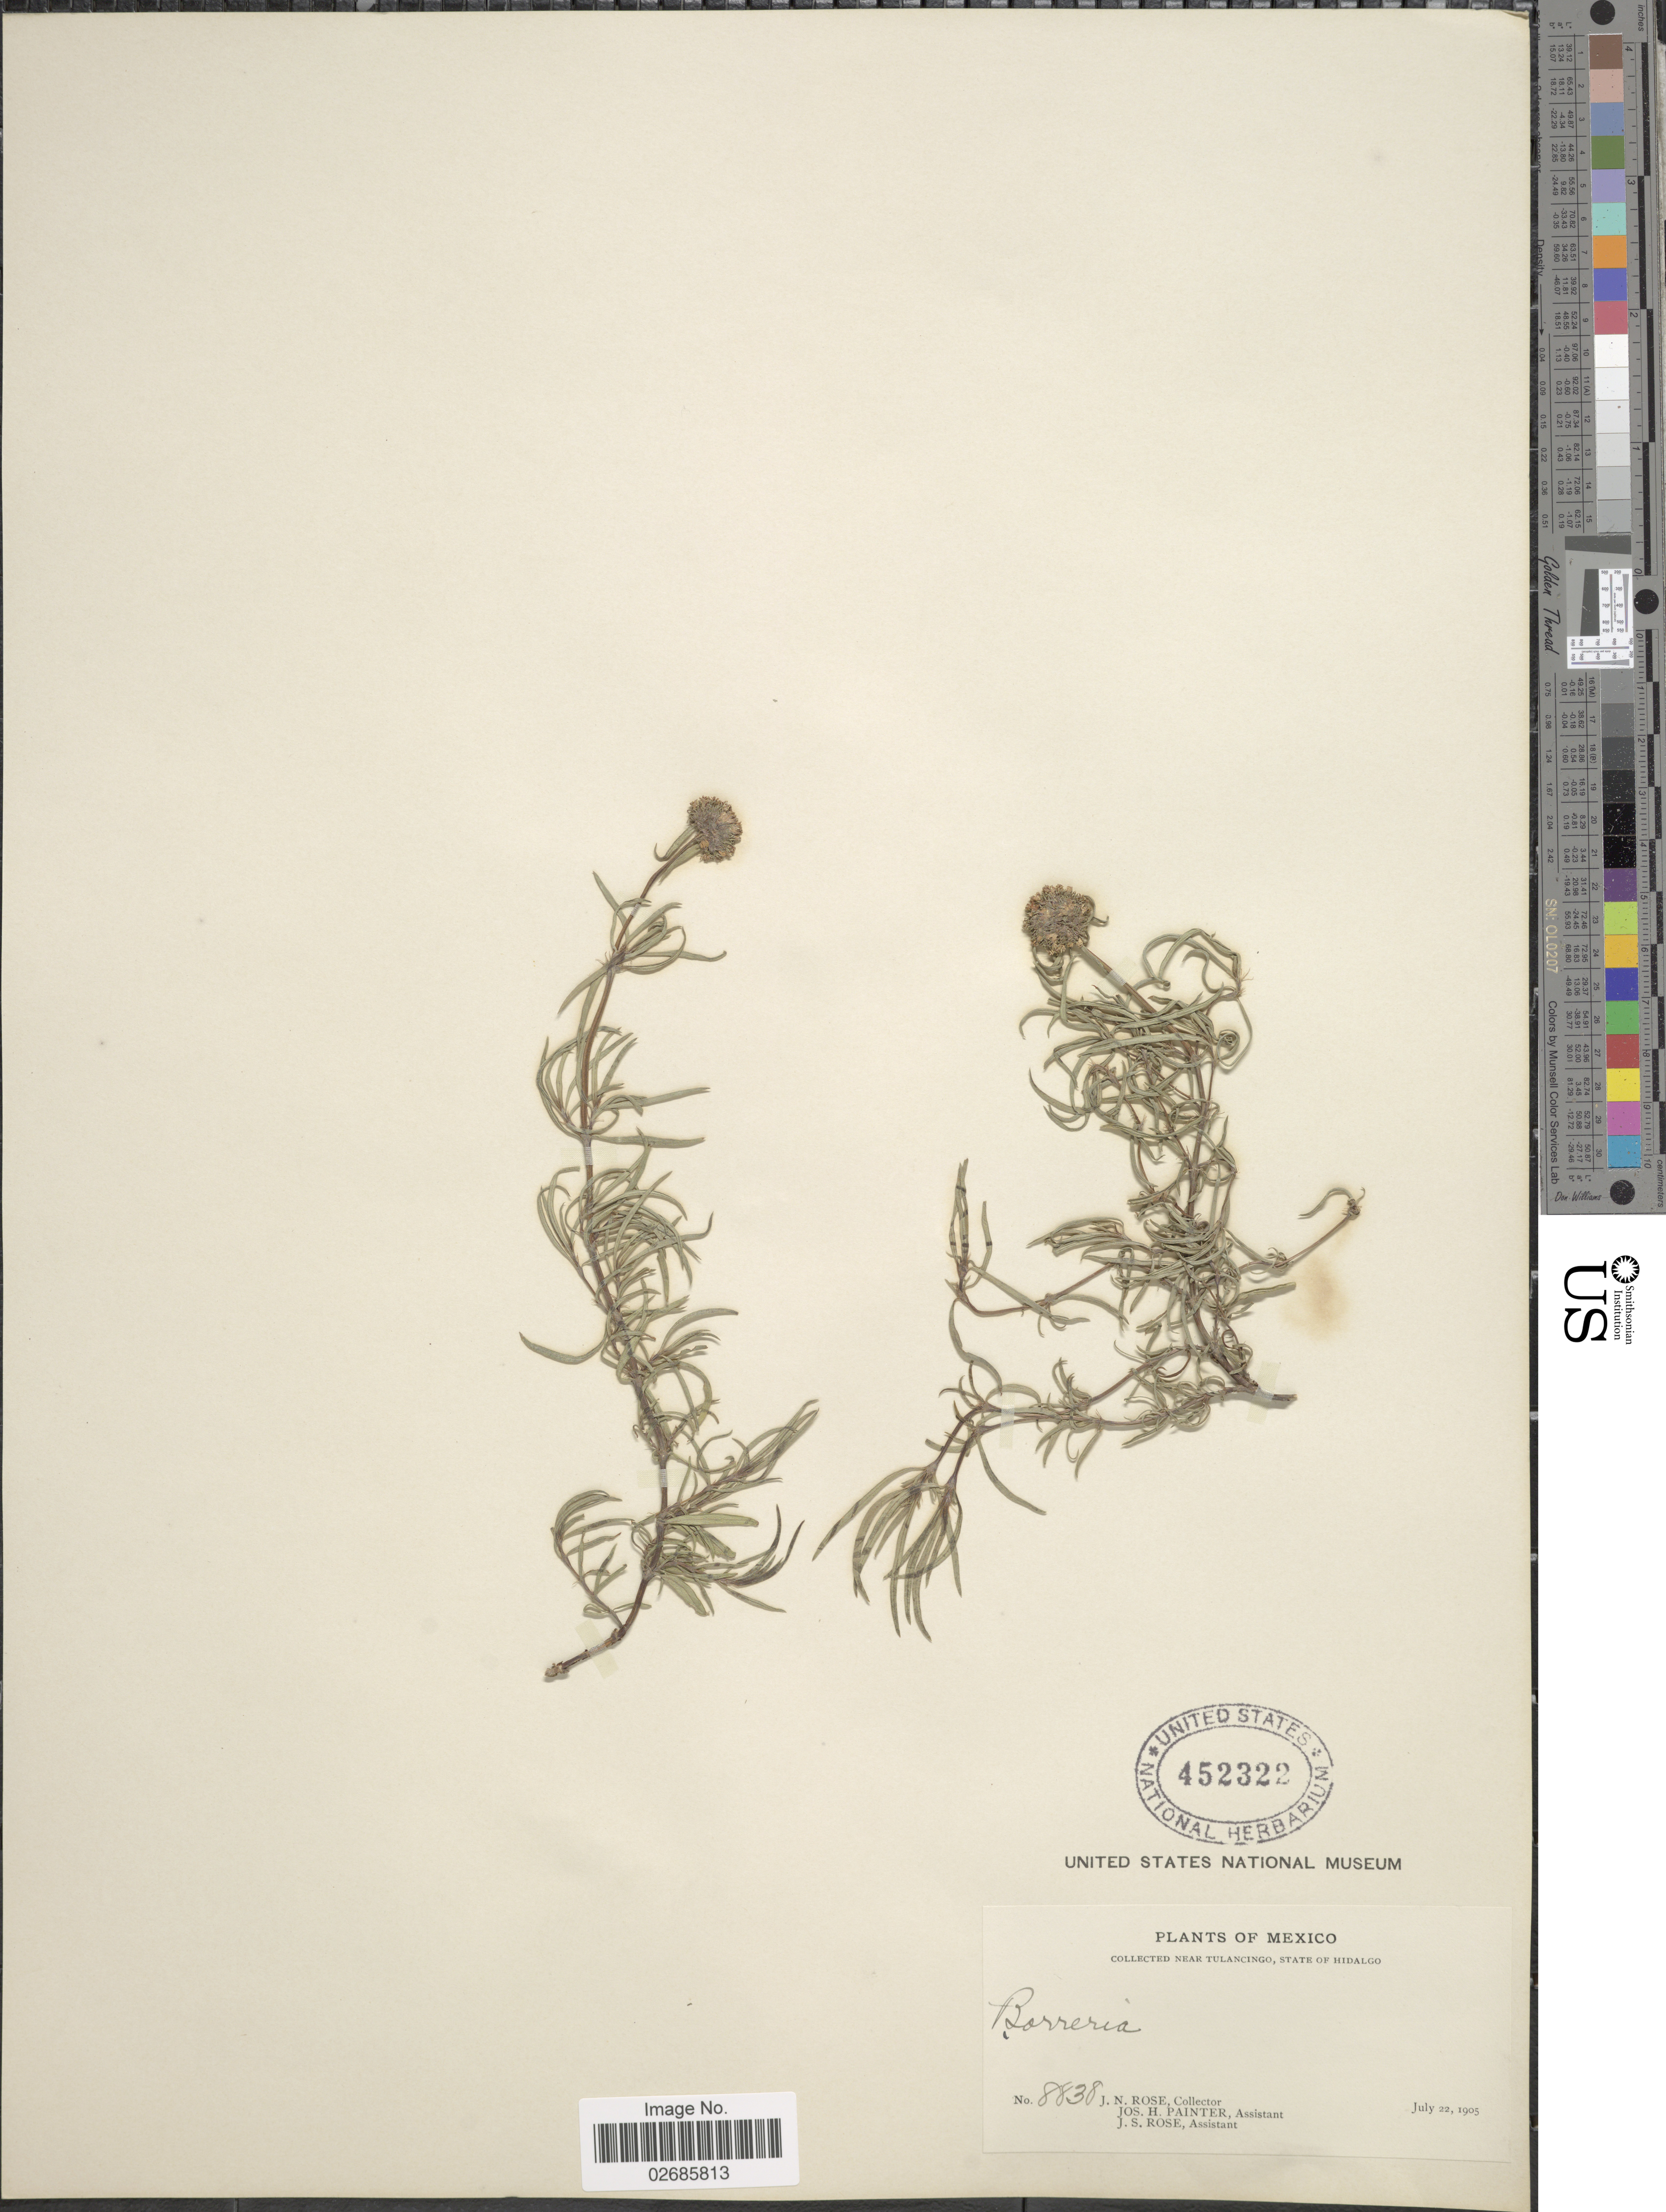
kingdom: Plantae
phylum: Tracheophyta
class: Magnoliopsida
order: Gentianales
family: Rubiaceae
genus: Borreria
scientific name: Borreria sp.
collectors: J. N. Rose, J. H. Painter & J. S. Rose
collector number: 8838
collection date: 1905-07-22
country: Mexico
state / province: Hidalgo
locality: Near Tulancingo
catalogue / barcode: US 452322